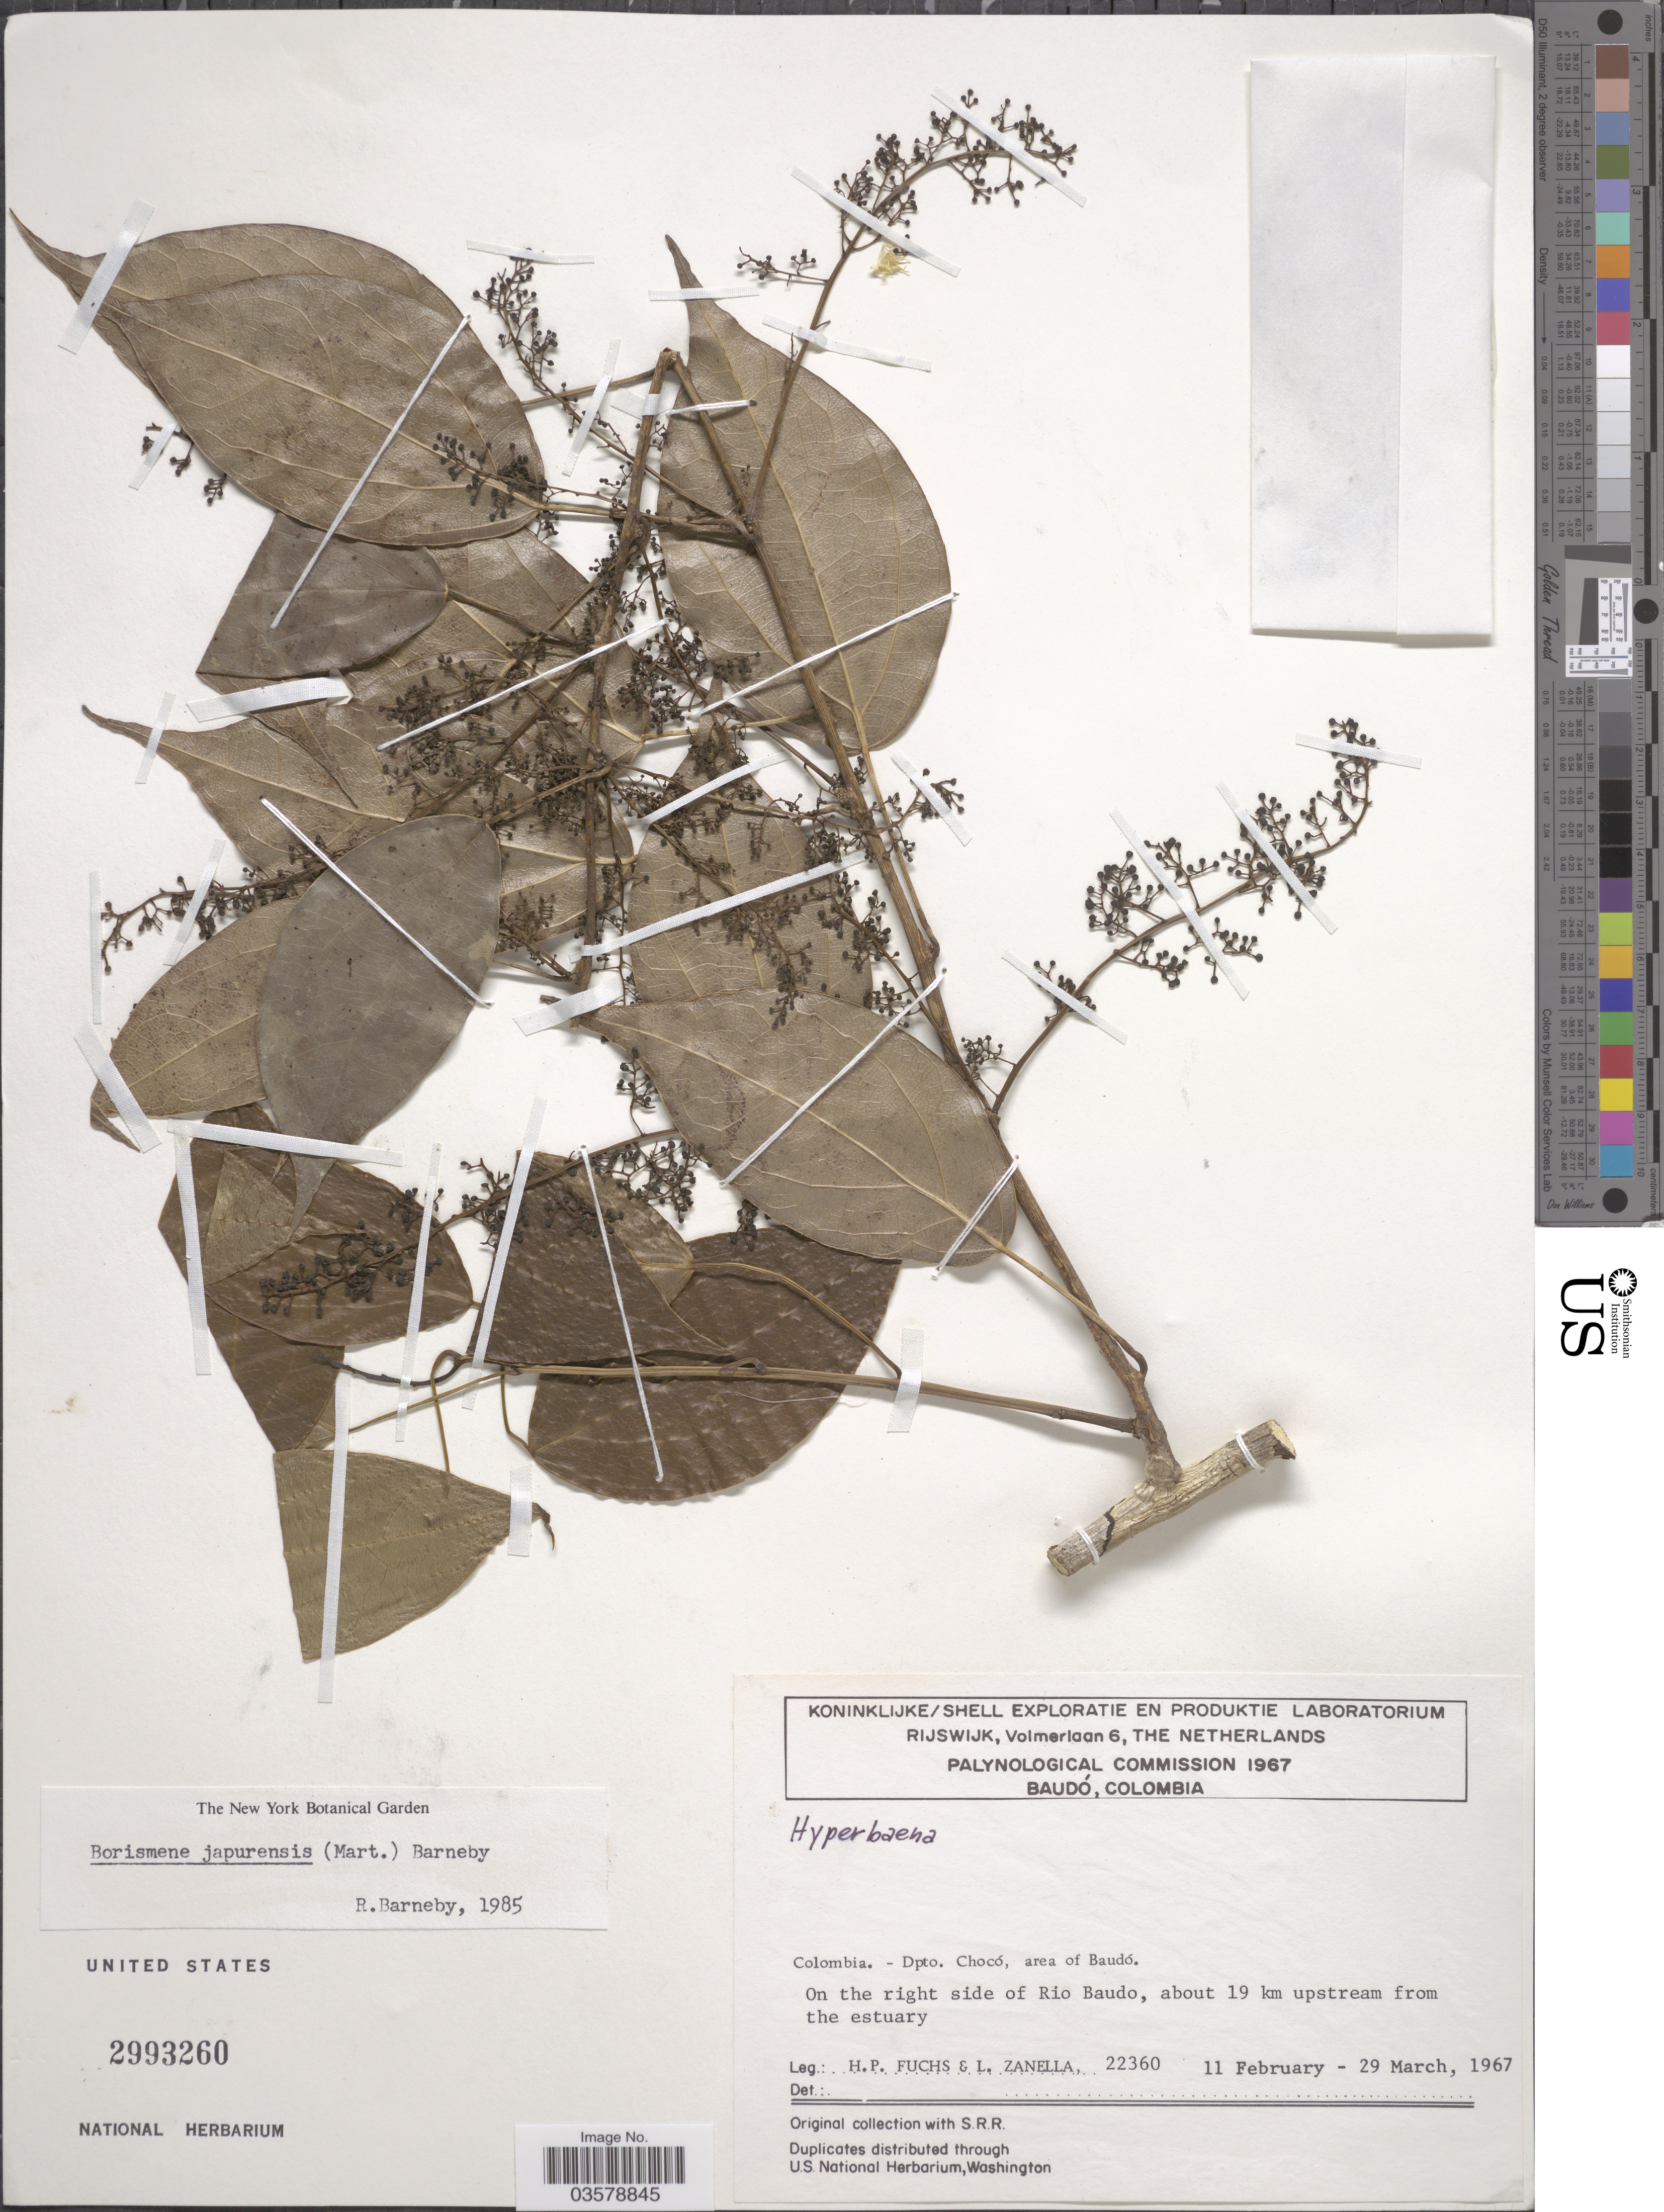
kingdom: Plantae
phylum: Tracheophyta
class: Magnoliopsida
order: Ranunculales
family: Menispermaceae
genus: Borismene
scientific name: Borismene japurensis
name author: (Mart.) Barneby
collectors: H. P. Fuchs & L. Zanella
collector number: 22360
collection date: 1967-02-11/1967-03-29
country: Colombia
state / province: Chocó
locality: Dpto. Chocó, area of Baudó. On the right side of Rio Baudo, about 19 km upstream from the estuary.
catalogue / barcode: US 2993260